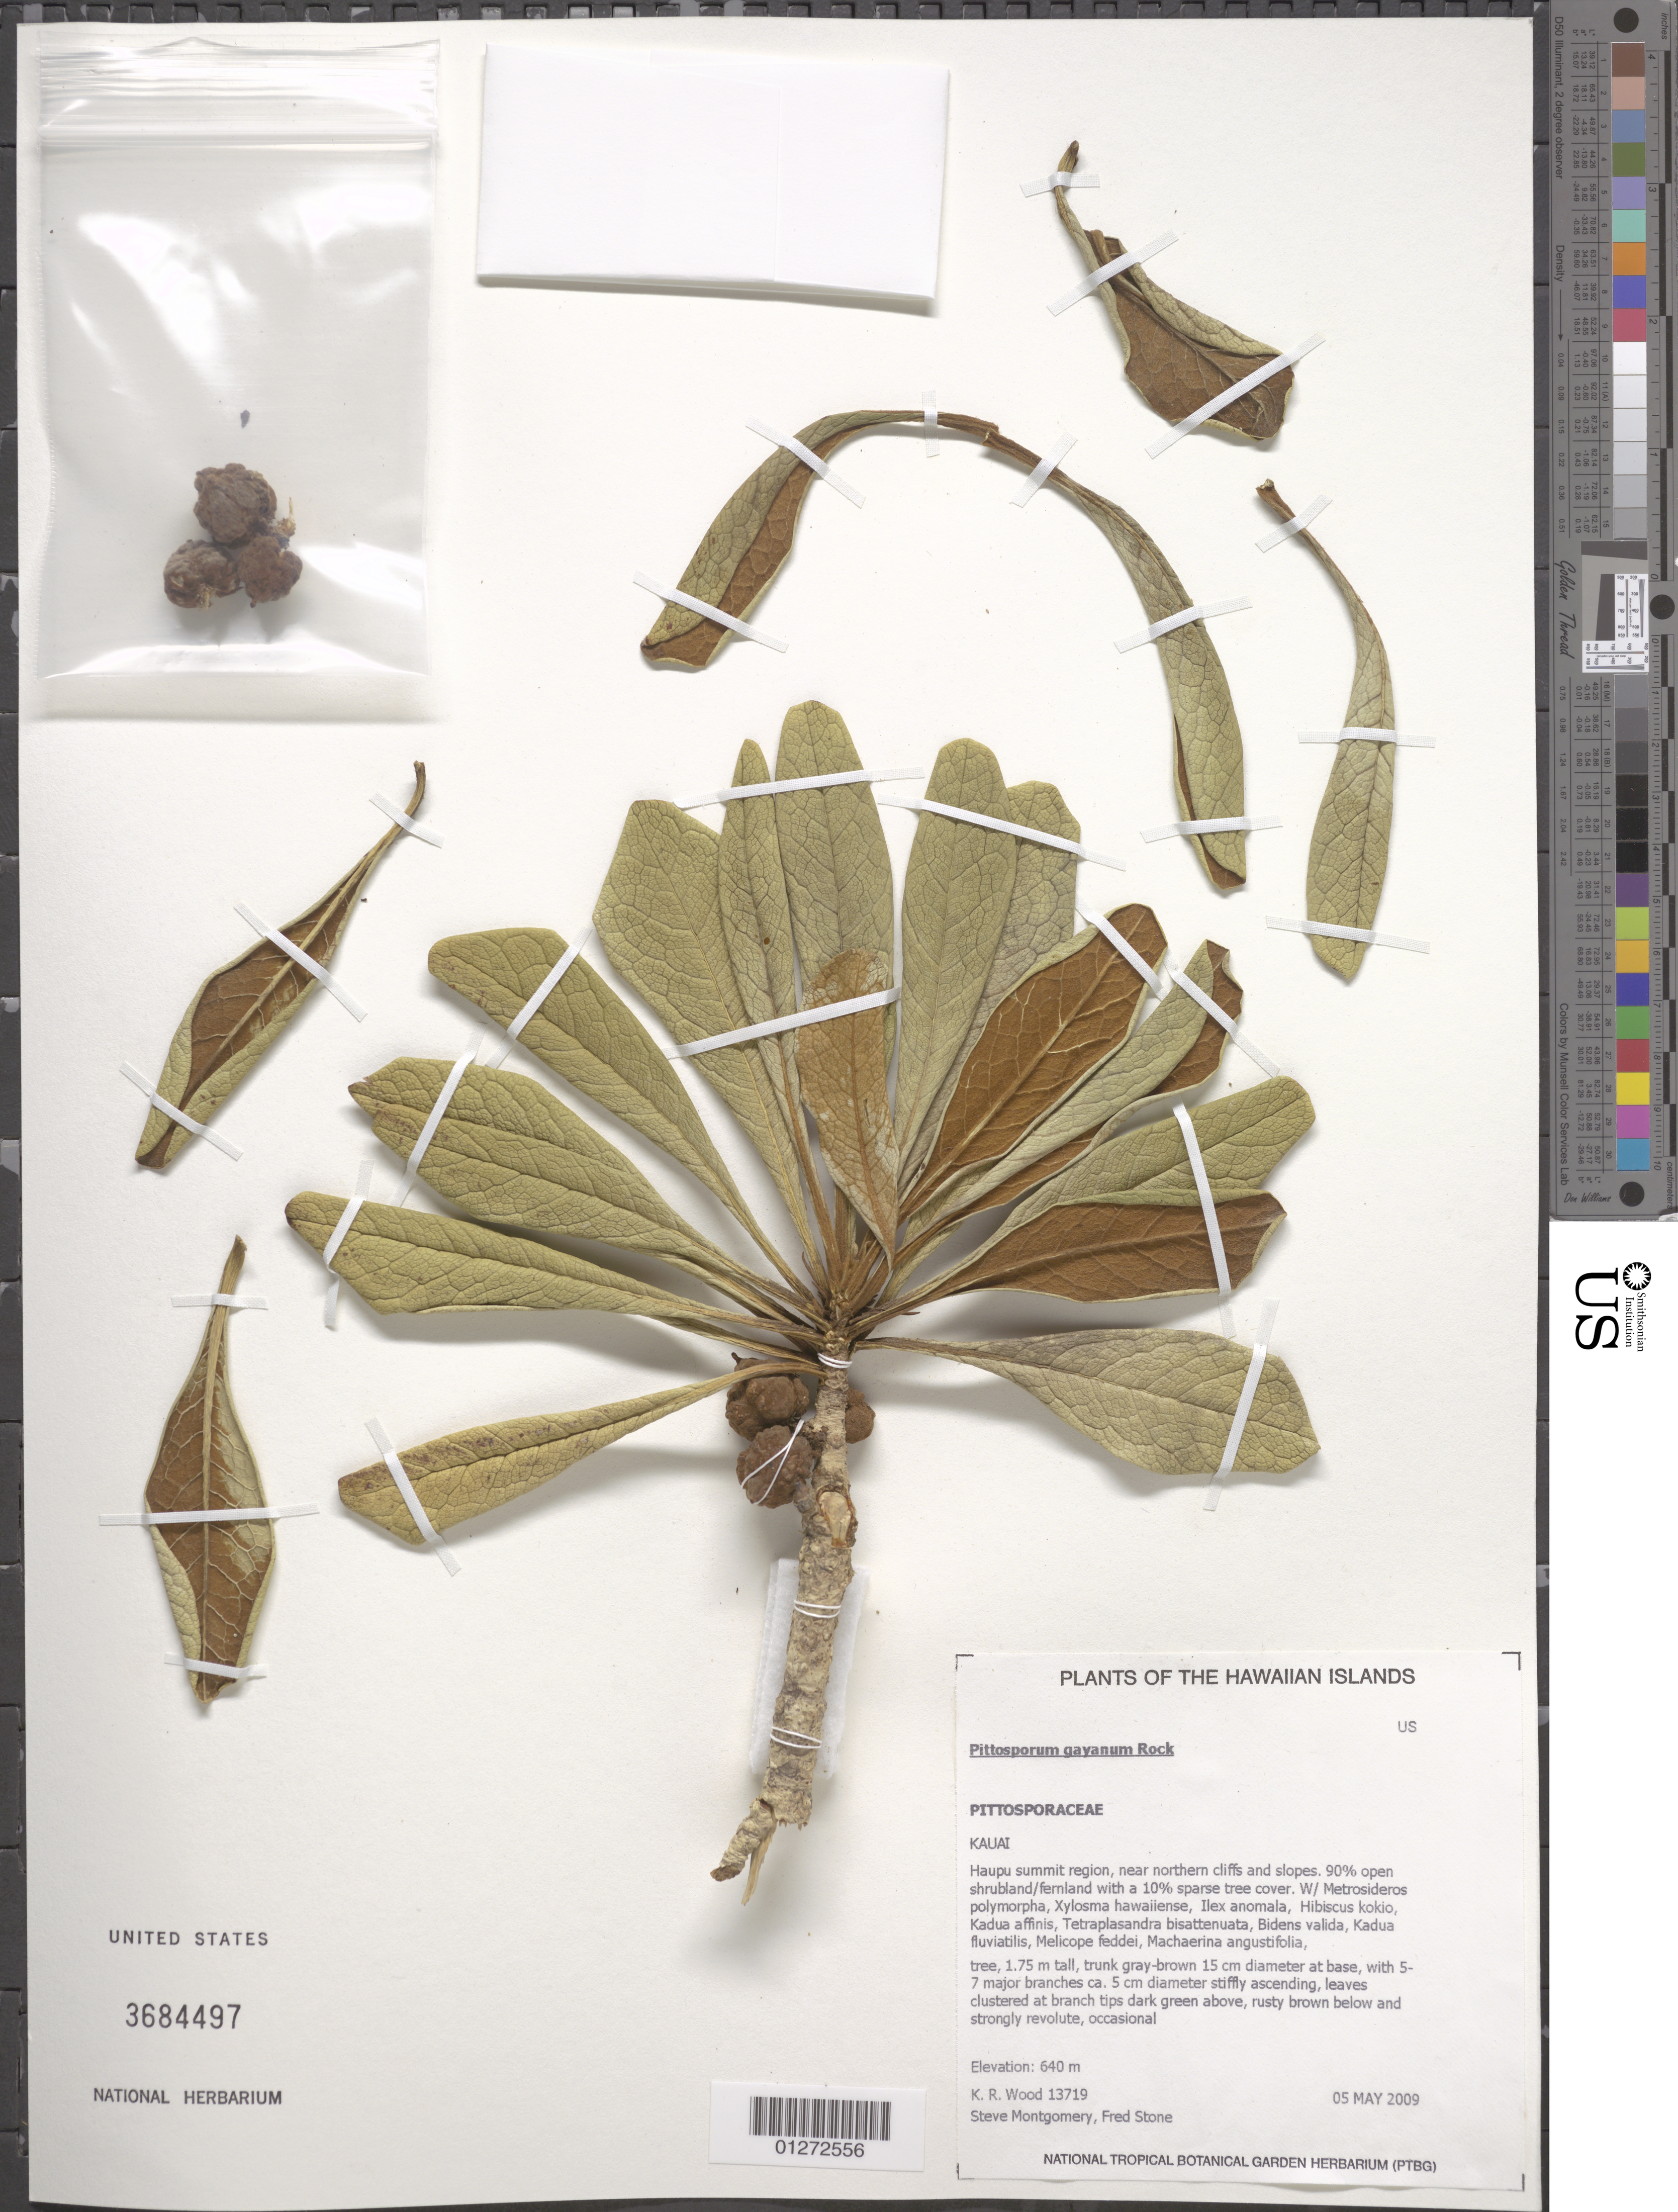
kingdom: Plantae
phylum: Tracheophyta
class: Magnoliopsida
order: Apiales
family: Pittosporaceae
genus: Pittosporum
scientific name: Pittosporum gayanum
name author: Rock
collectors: K. R. Wood, S. Montgomery & F. Stone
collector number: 13719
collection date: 2009-05-05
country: United States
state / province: Hawaii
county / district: Kaui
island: Kaua'i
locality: Haupu summit region, near northern cliffs and slopes.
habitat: Shrubland/fernland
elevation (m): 640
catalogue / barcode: US 3684497